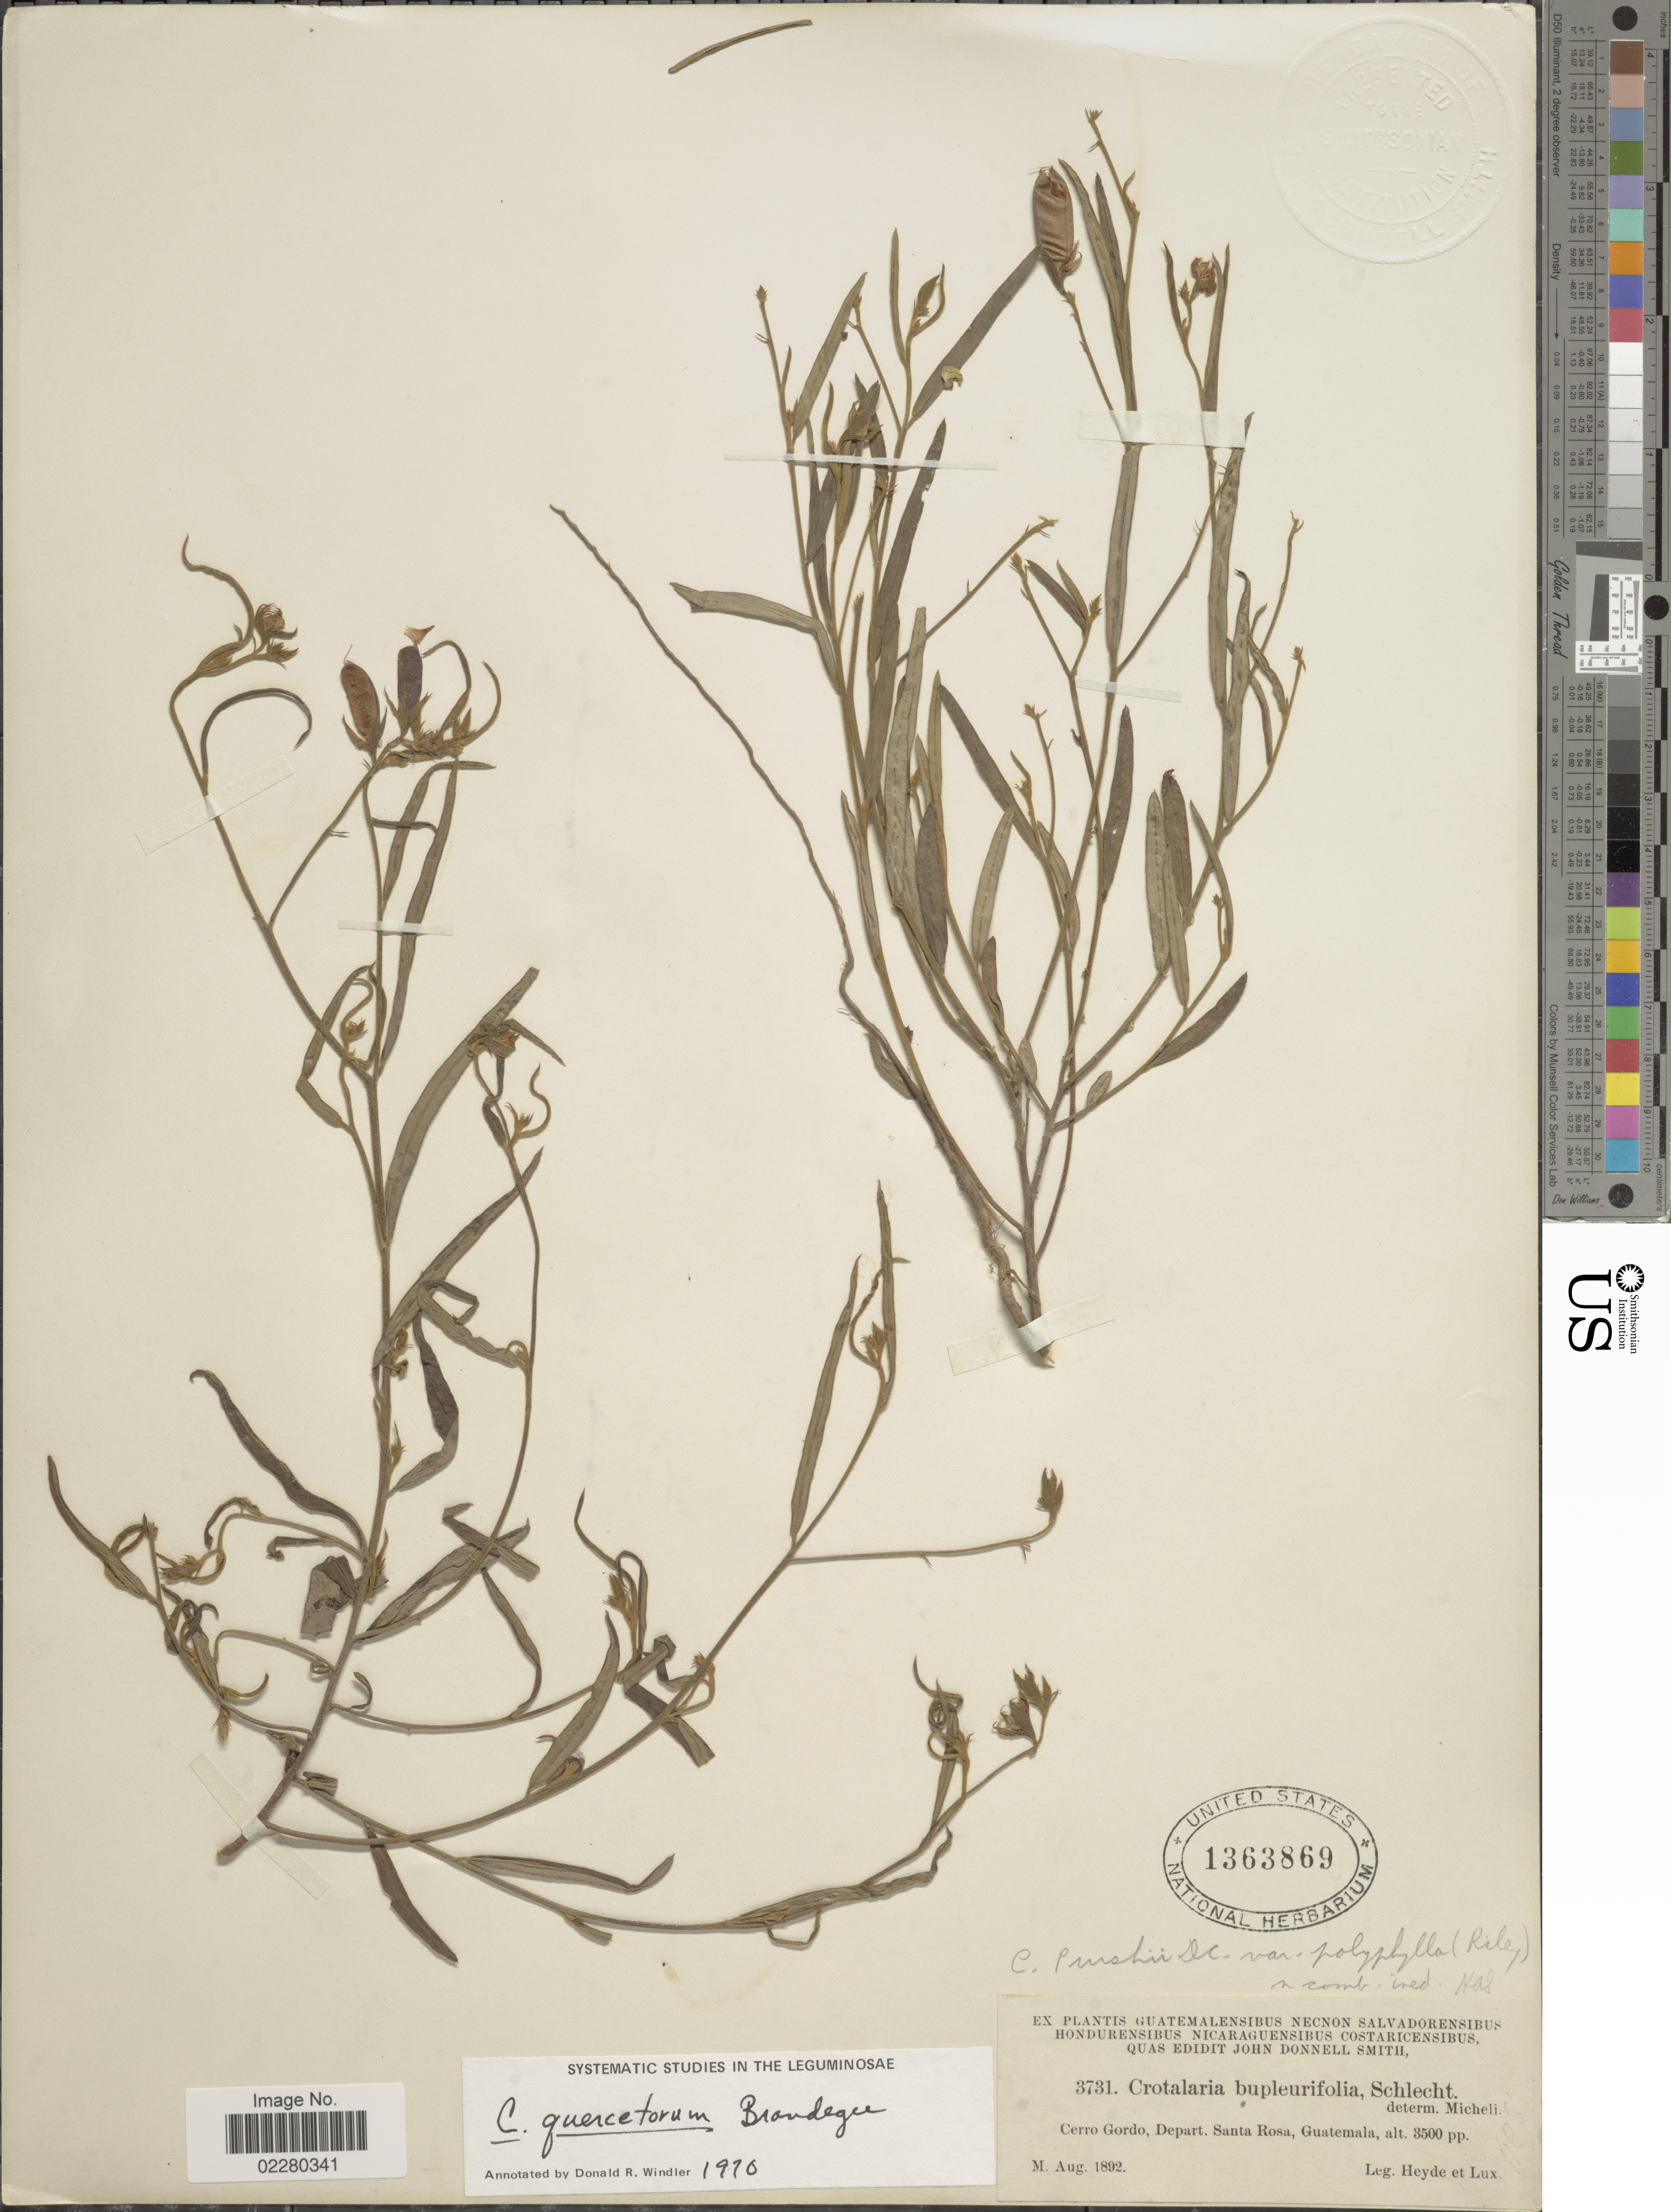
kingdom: Plantae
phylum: Tracheophyta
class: Magnoliopsida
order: Fabales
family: Fabaceae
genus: Crotalaria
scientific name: Crotalaria quercetorum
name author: Brandegee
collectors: Heyde & Lux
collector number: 3731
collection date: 1892-08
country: Guatemala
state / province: Santa Rosa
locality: Cerro Gordo, Depart. Santa Rosa, Guatemala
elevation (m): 1067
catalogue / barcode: US 1363869